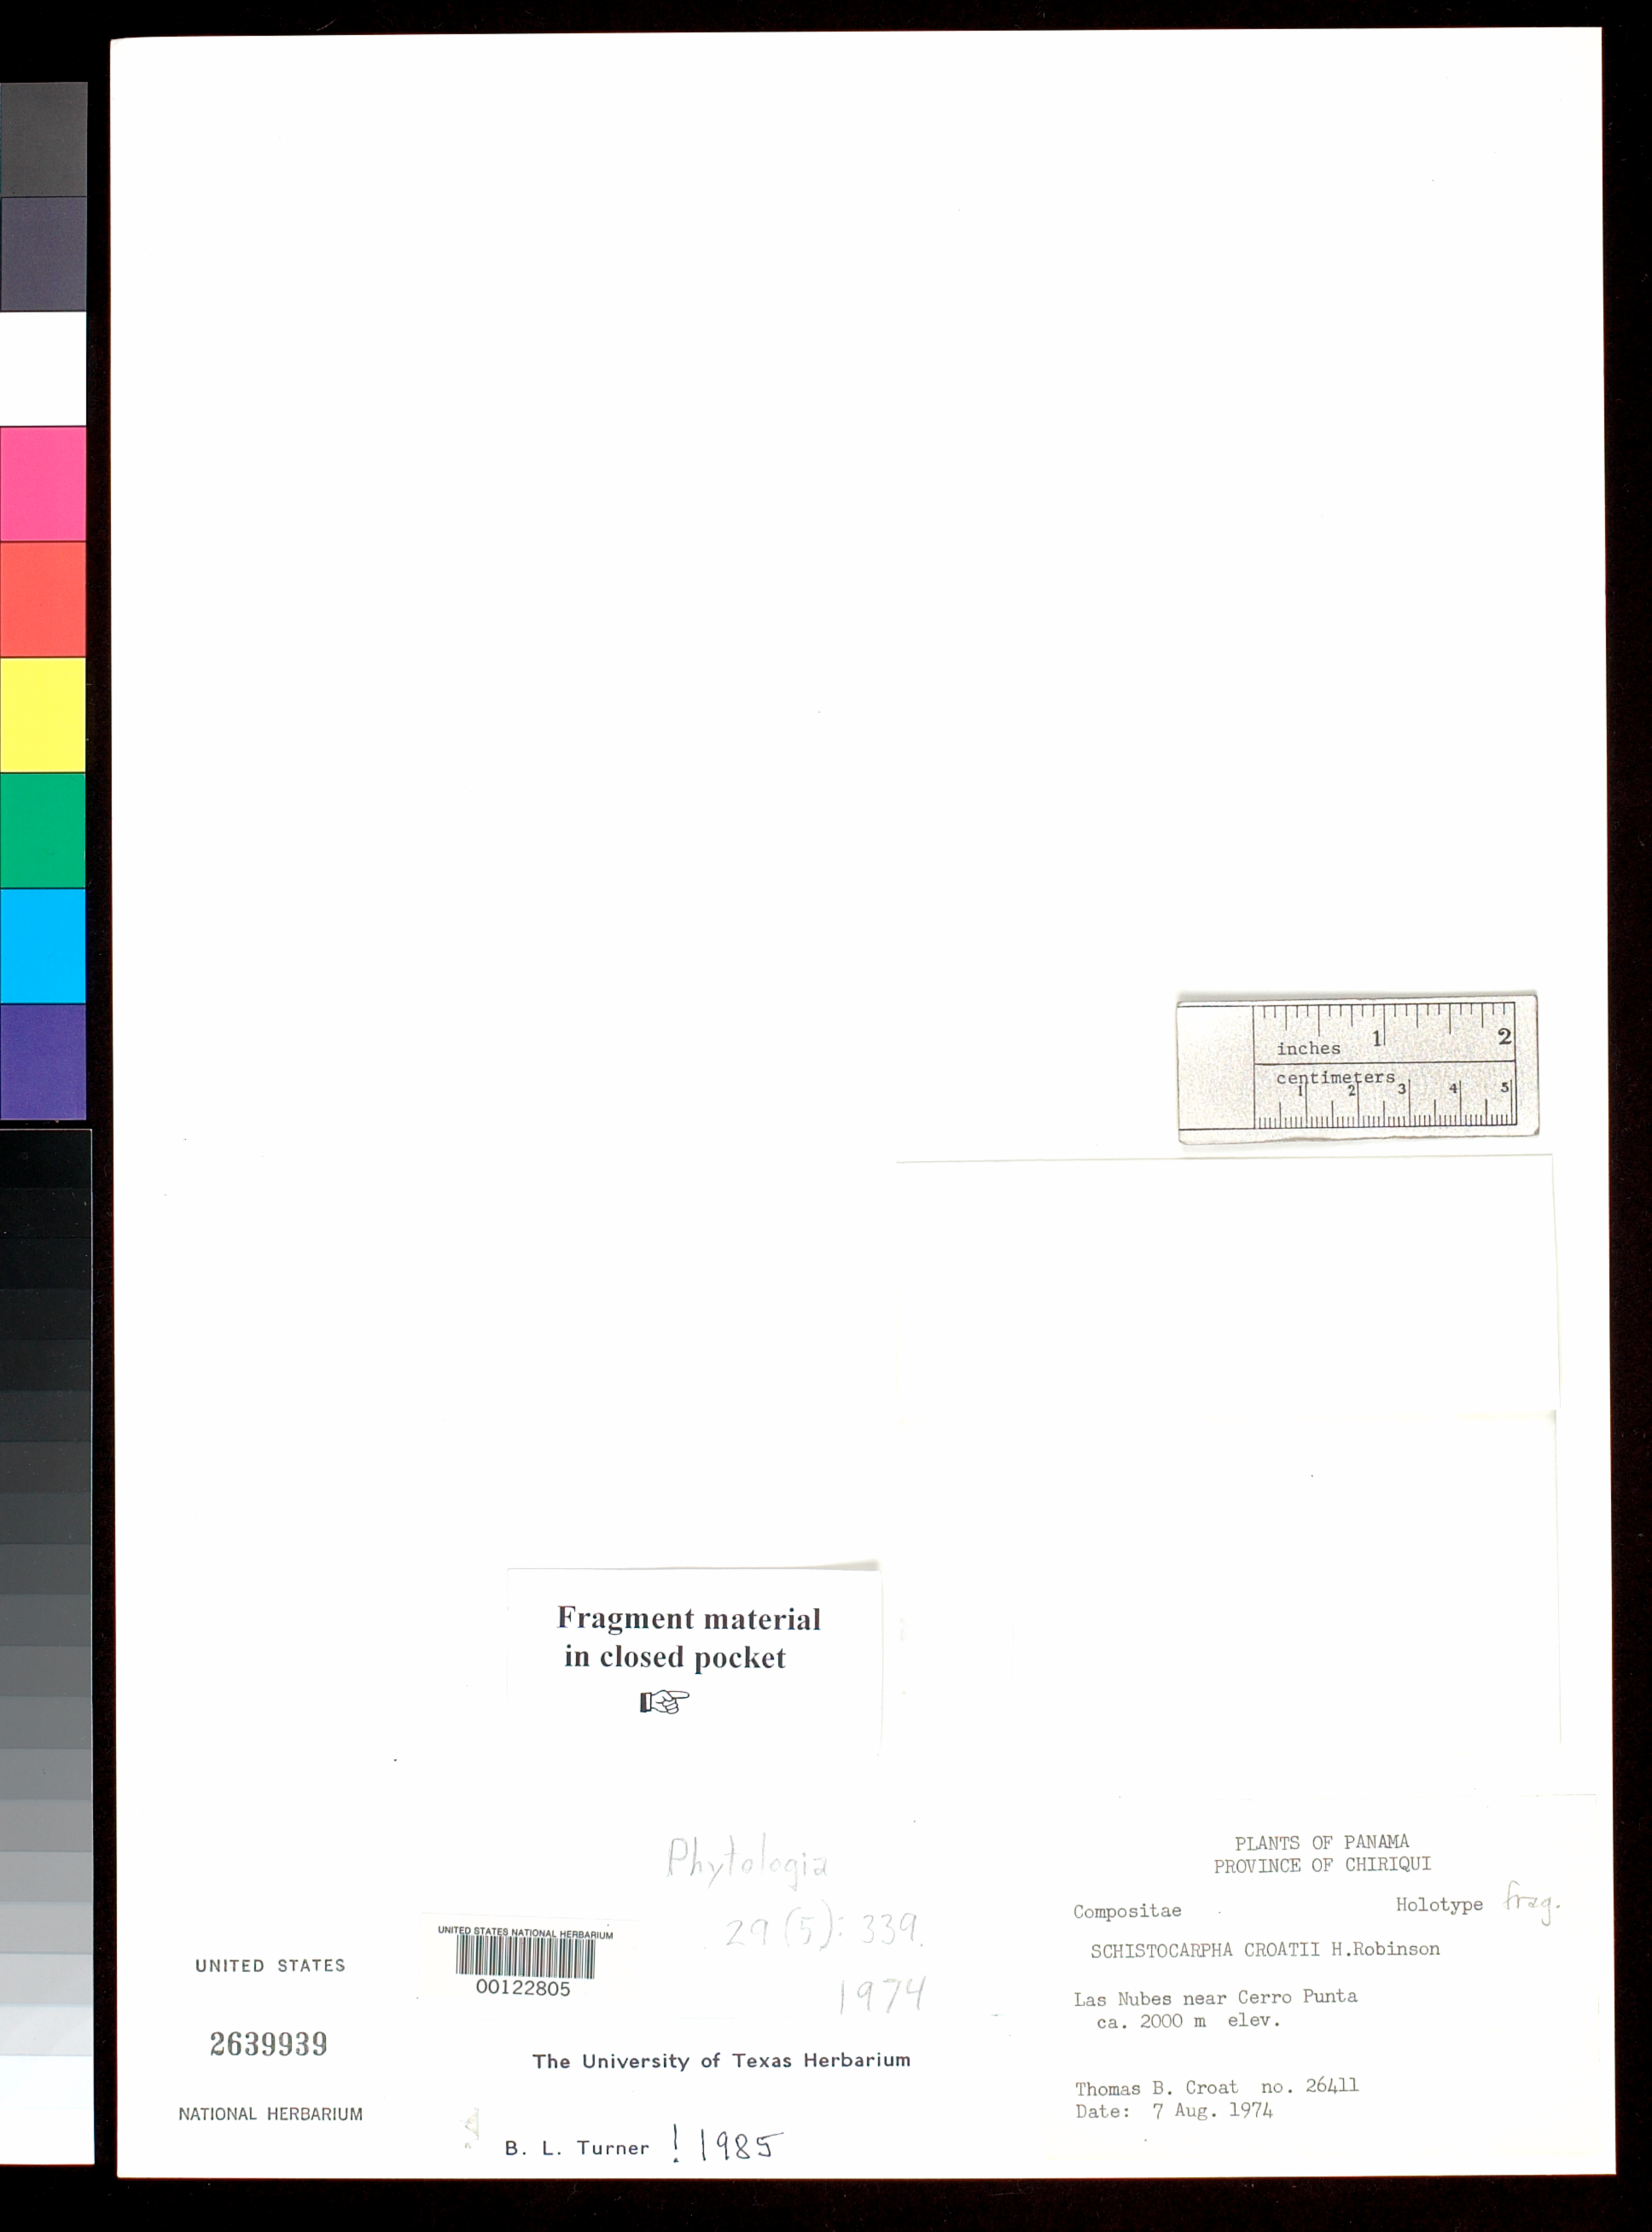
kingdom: Plantae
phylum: Tracheophyta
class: Magnoliopsida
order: Asterales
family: Asteraceae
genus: Schistocarpha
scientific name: Schistocarpha croatii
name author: H. Rob.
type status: Isotype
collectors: T. B. Croat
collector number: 26411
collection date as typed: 07 Aug 1974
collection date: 1974-08-07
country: Panama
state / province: Chiriquí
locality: Las Nubes near Cerro Punta.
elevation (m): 2000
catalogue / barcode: US 2639939